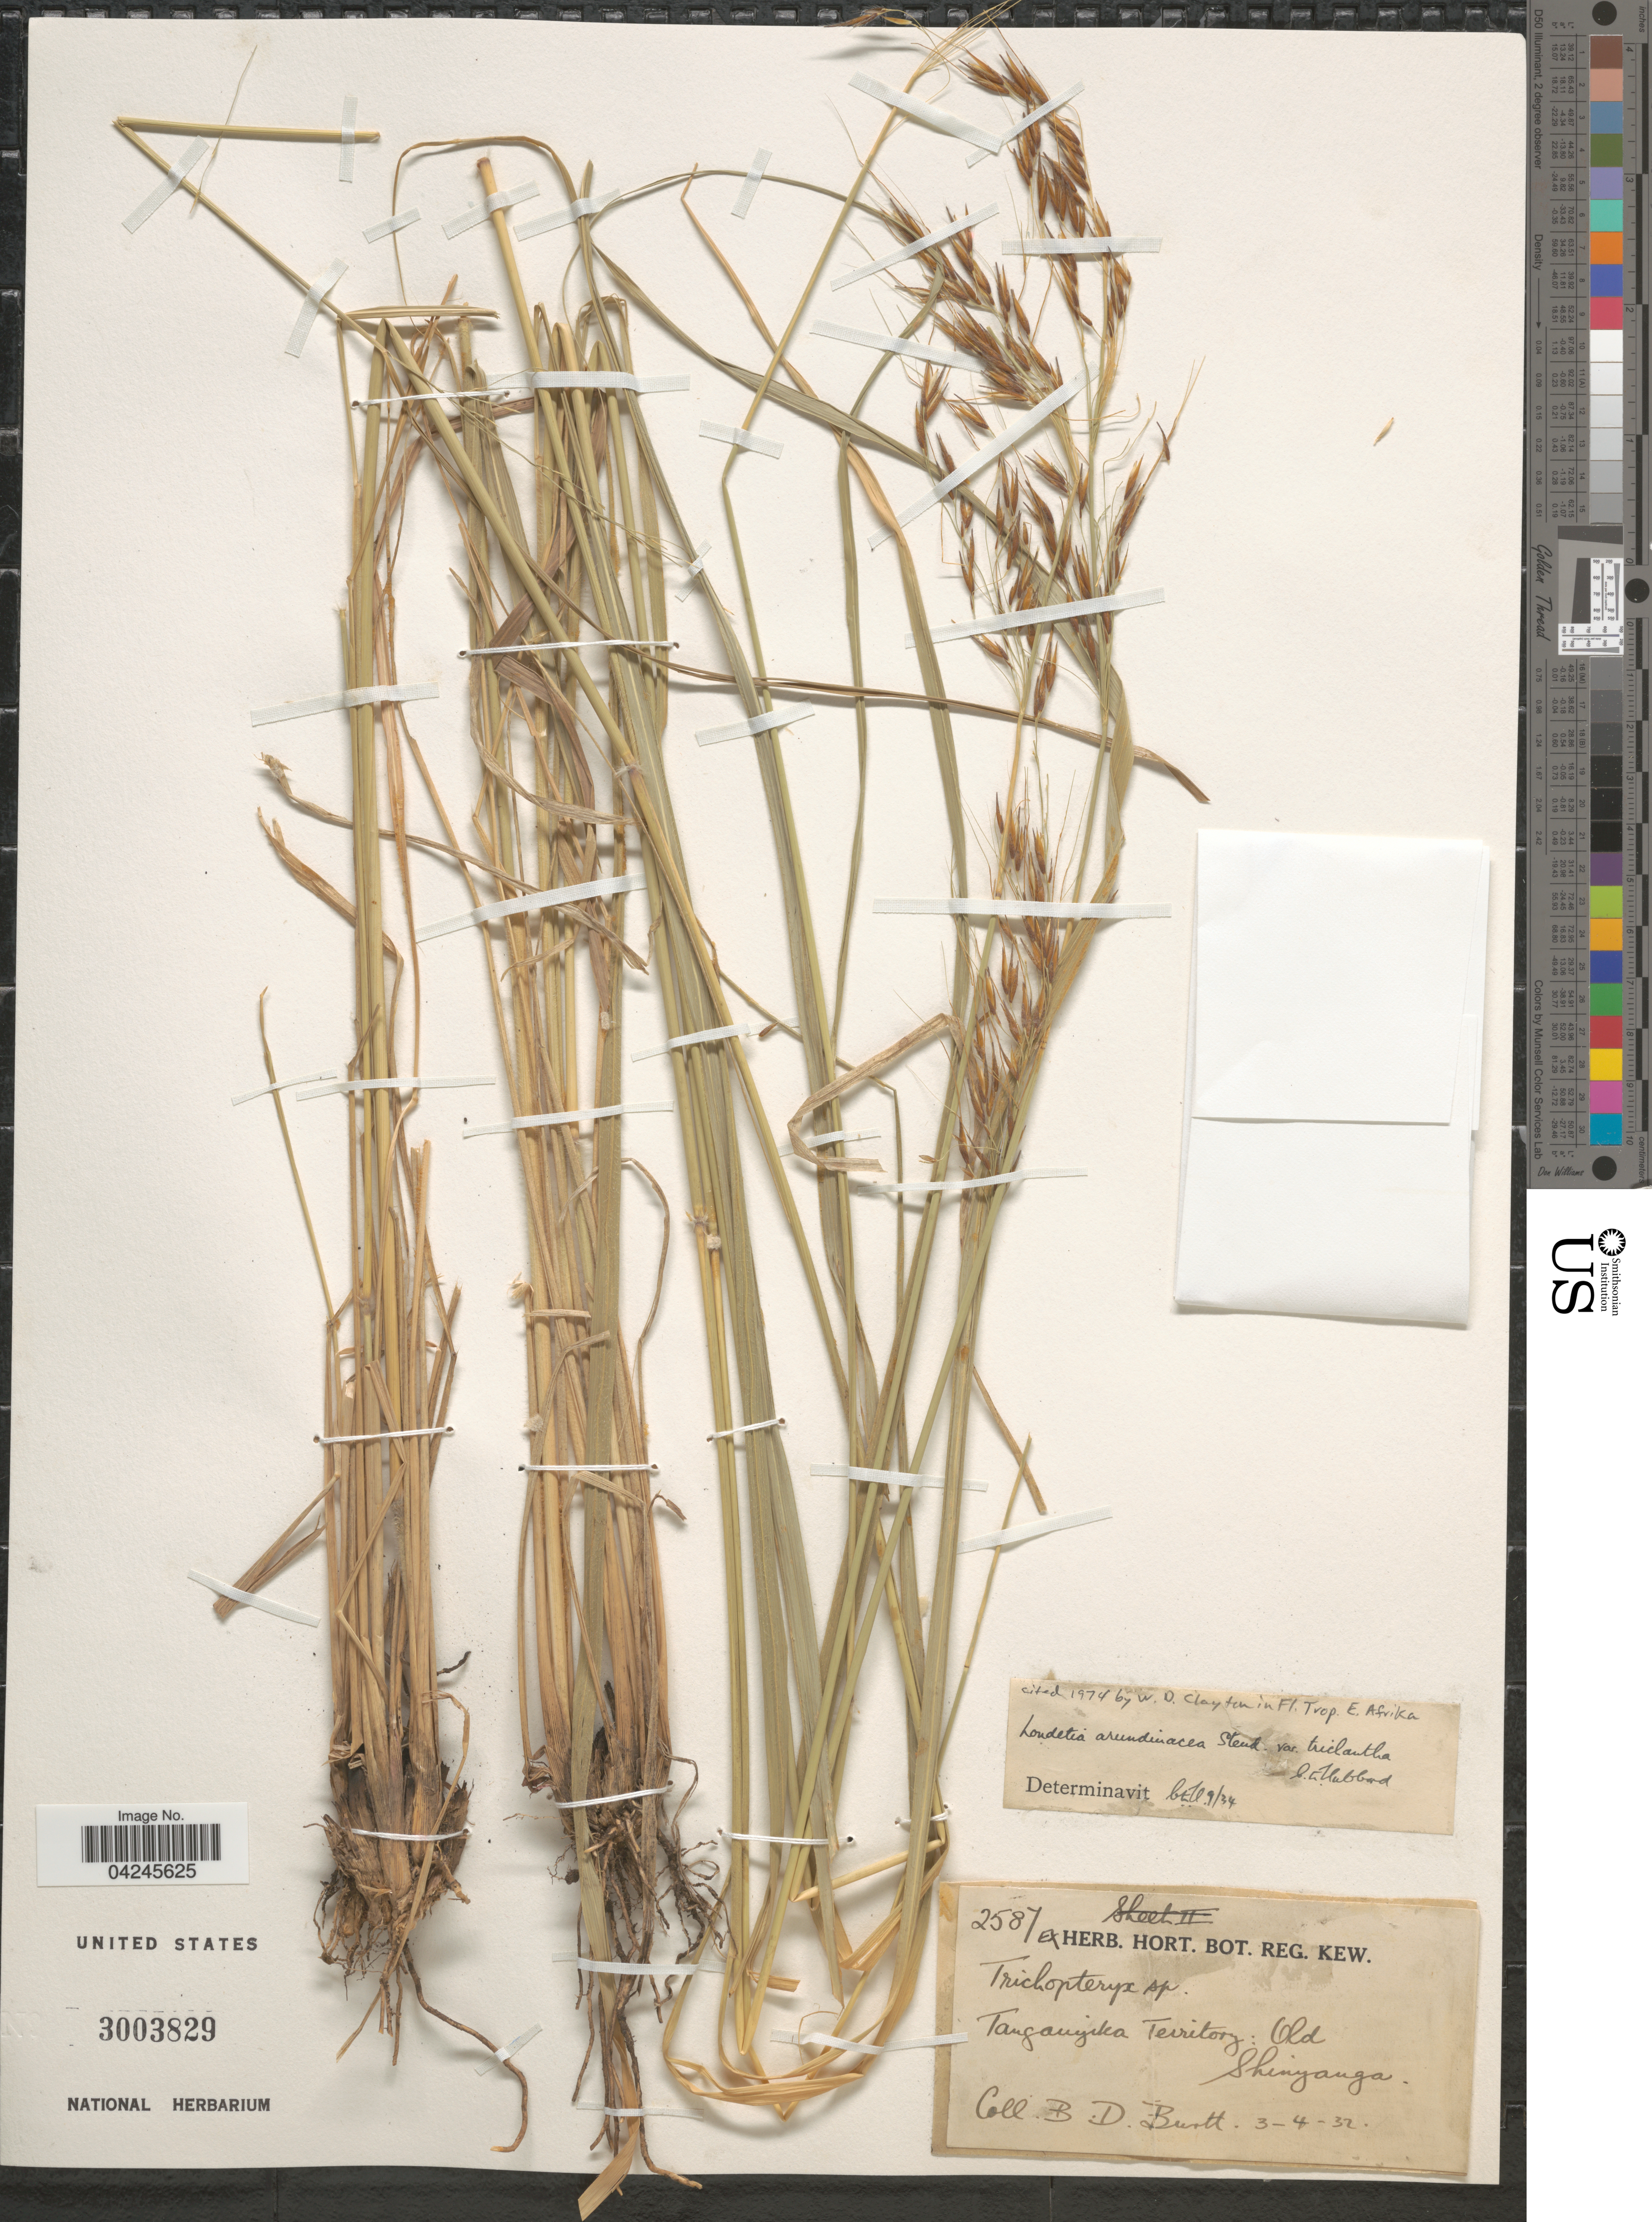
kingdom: Plantae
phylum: Tracheophyta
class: Liliopsida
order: Poales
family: Poaceae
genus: Loudetia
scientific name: Loudetia arundinacea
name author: (Hochst. ex A. Rich.) Steud.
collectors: B. D. Burtt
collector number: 2587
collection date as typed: Transcribed d/m/y: 3/4/32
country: Tanzania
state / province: Shinyanga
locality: Tanganyika Territory: Old Shinyanga.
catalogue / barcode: US 3003829